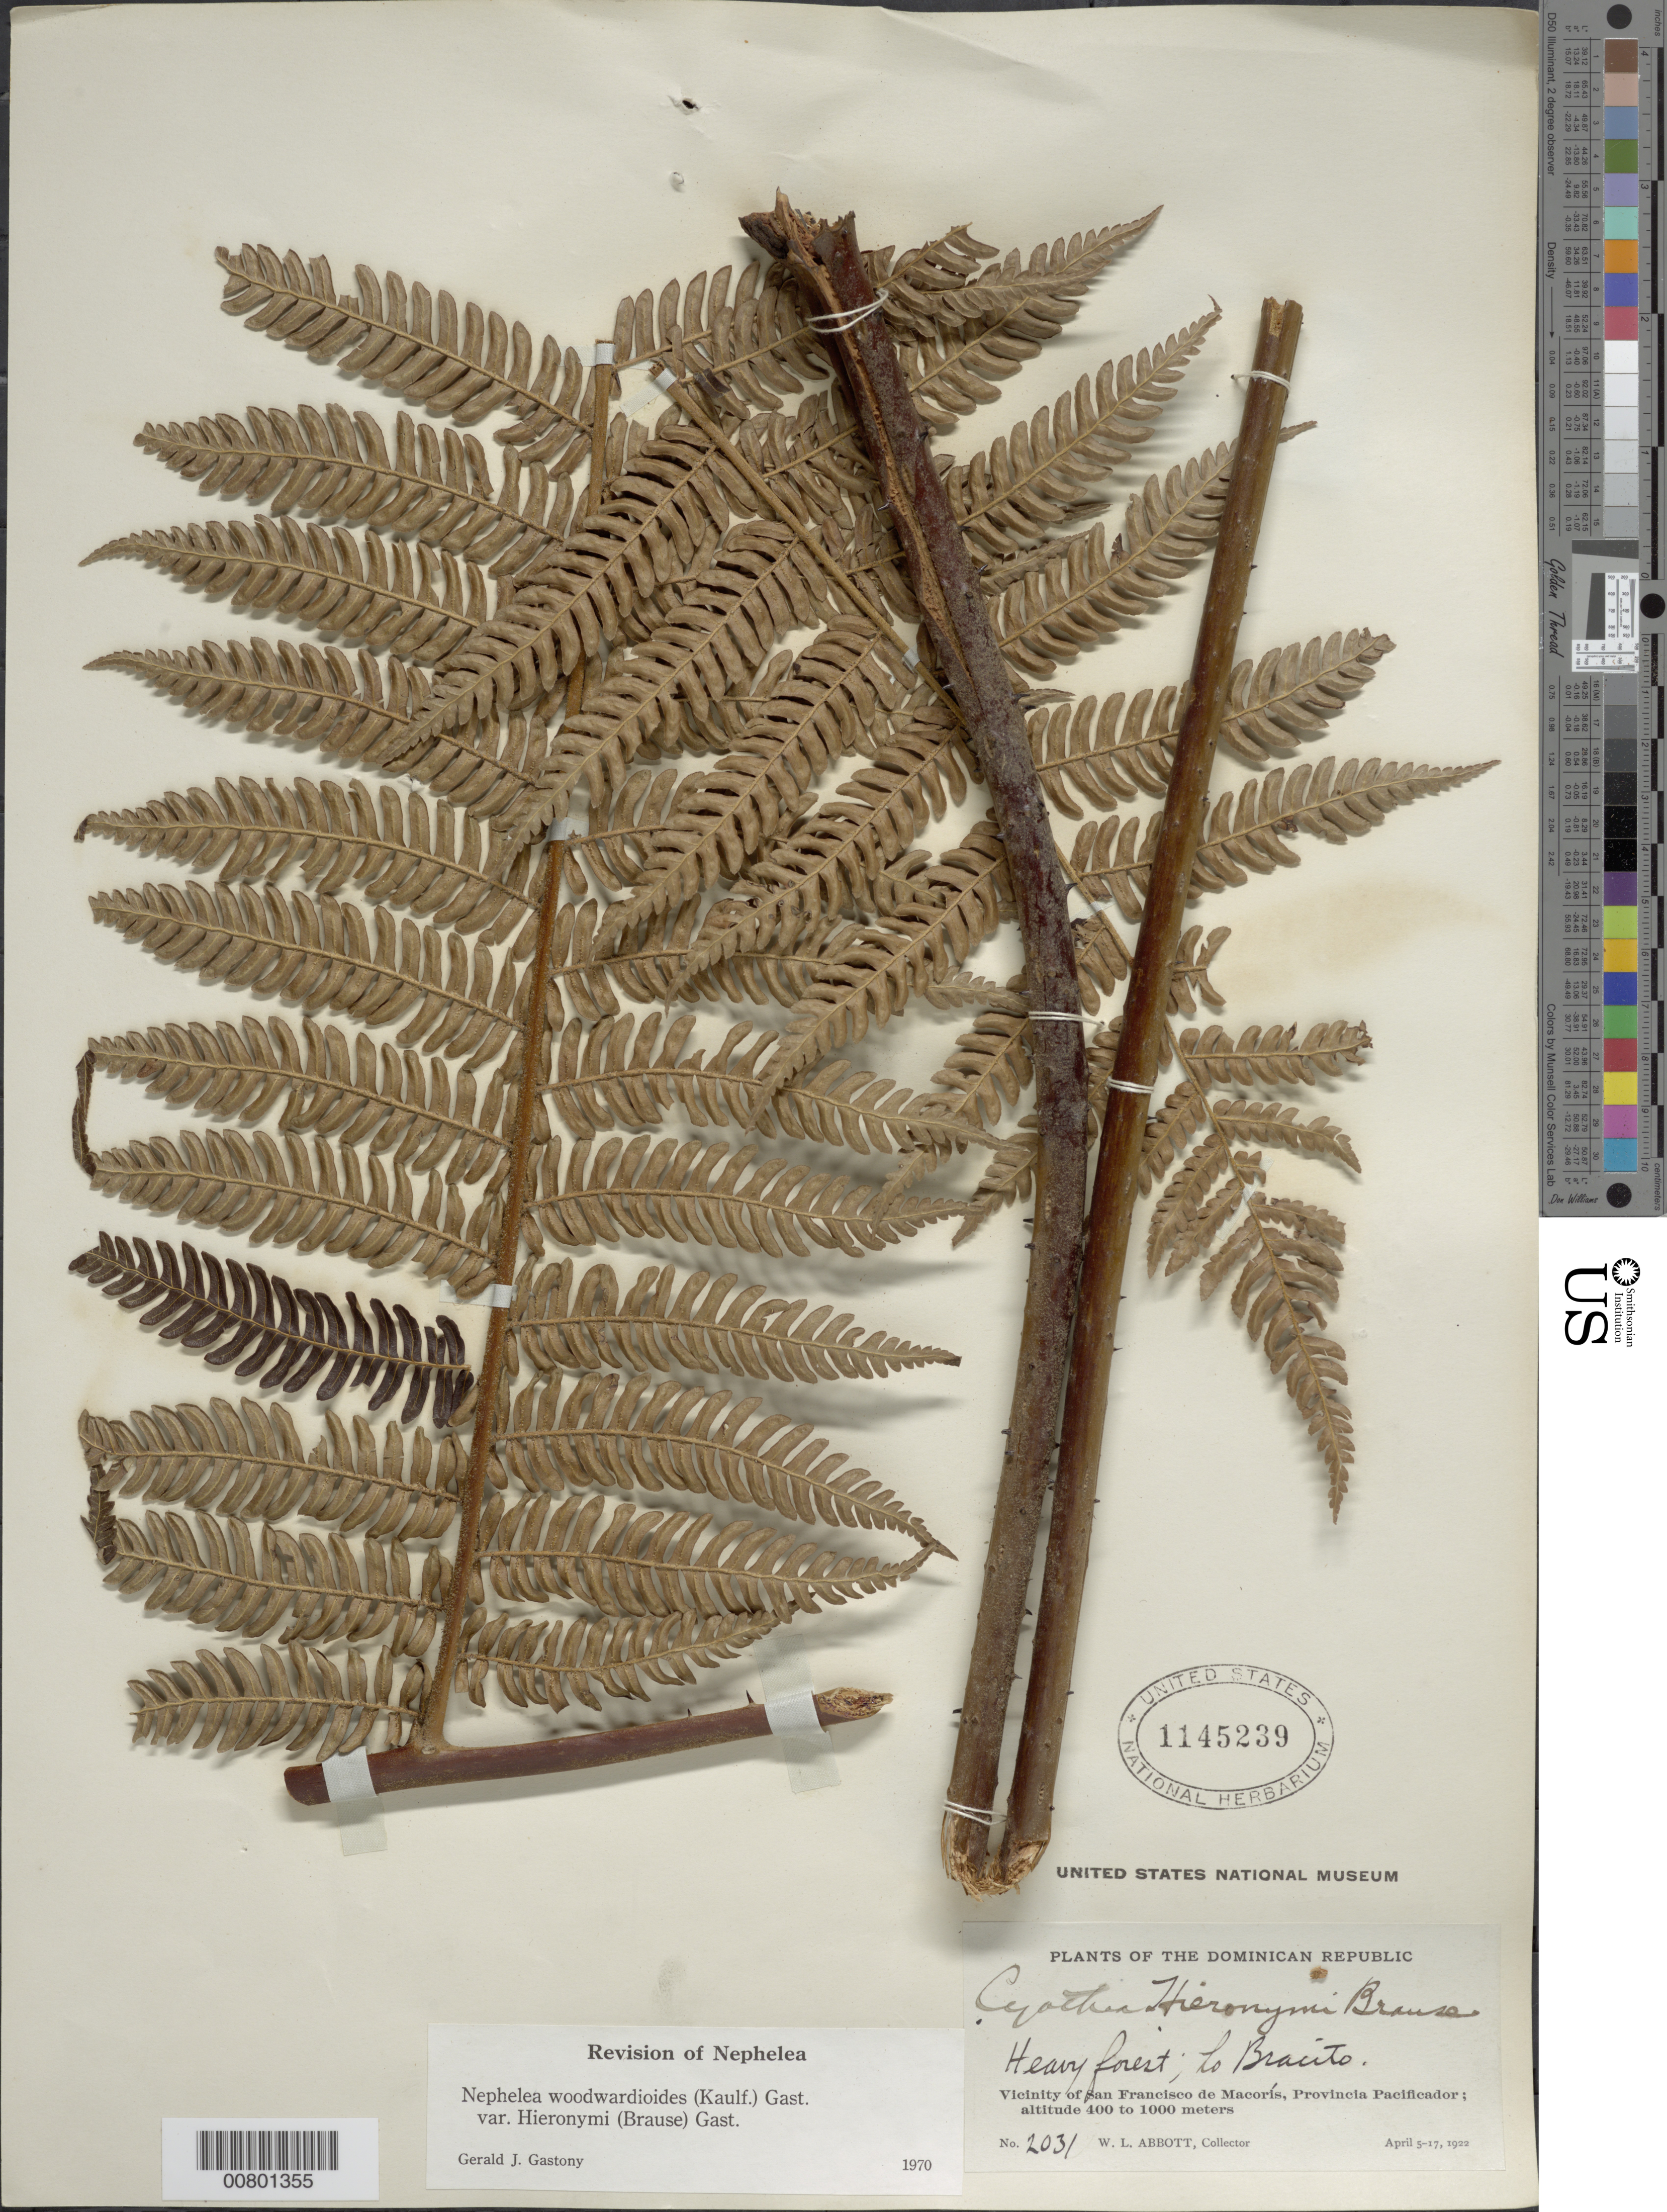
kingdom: Plantae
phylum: Tracheophyta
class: Polypodiopsida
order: Cyatheales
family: Cyatheaceae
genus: Alsophila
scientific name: Alsophila woodwardioides var. hieronymii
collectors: W. L. Abbott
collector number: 2031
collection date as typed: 05 Apr 1922 to 17 Apr 1922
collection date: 1922-04-05/1922-04-17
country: Dominican Republic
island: Hispaniola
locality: Prov. Pacificador, San Francisco de Macorís, Lo Bracito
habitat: Heavy forest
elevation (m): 400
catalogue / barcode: US 1145239